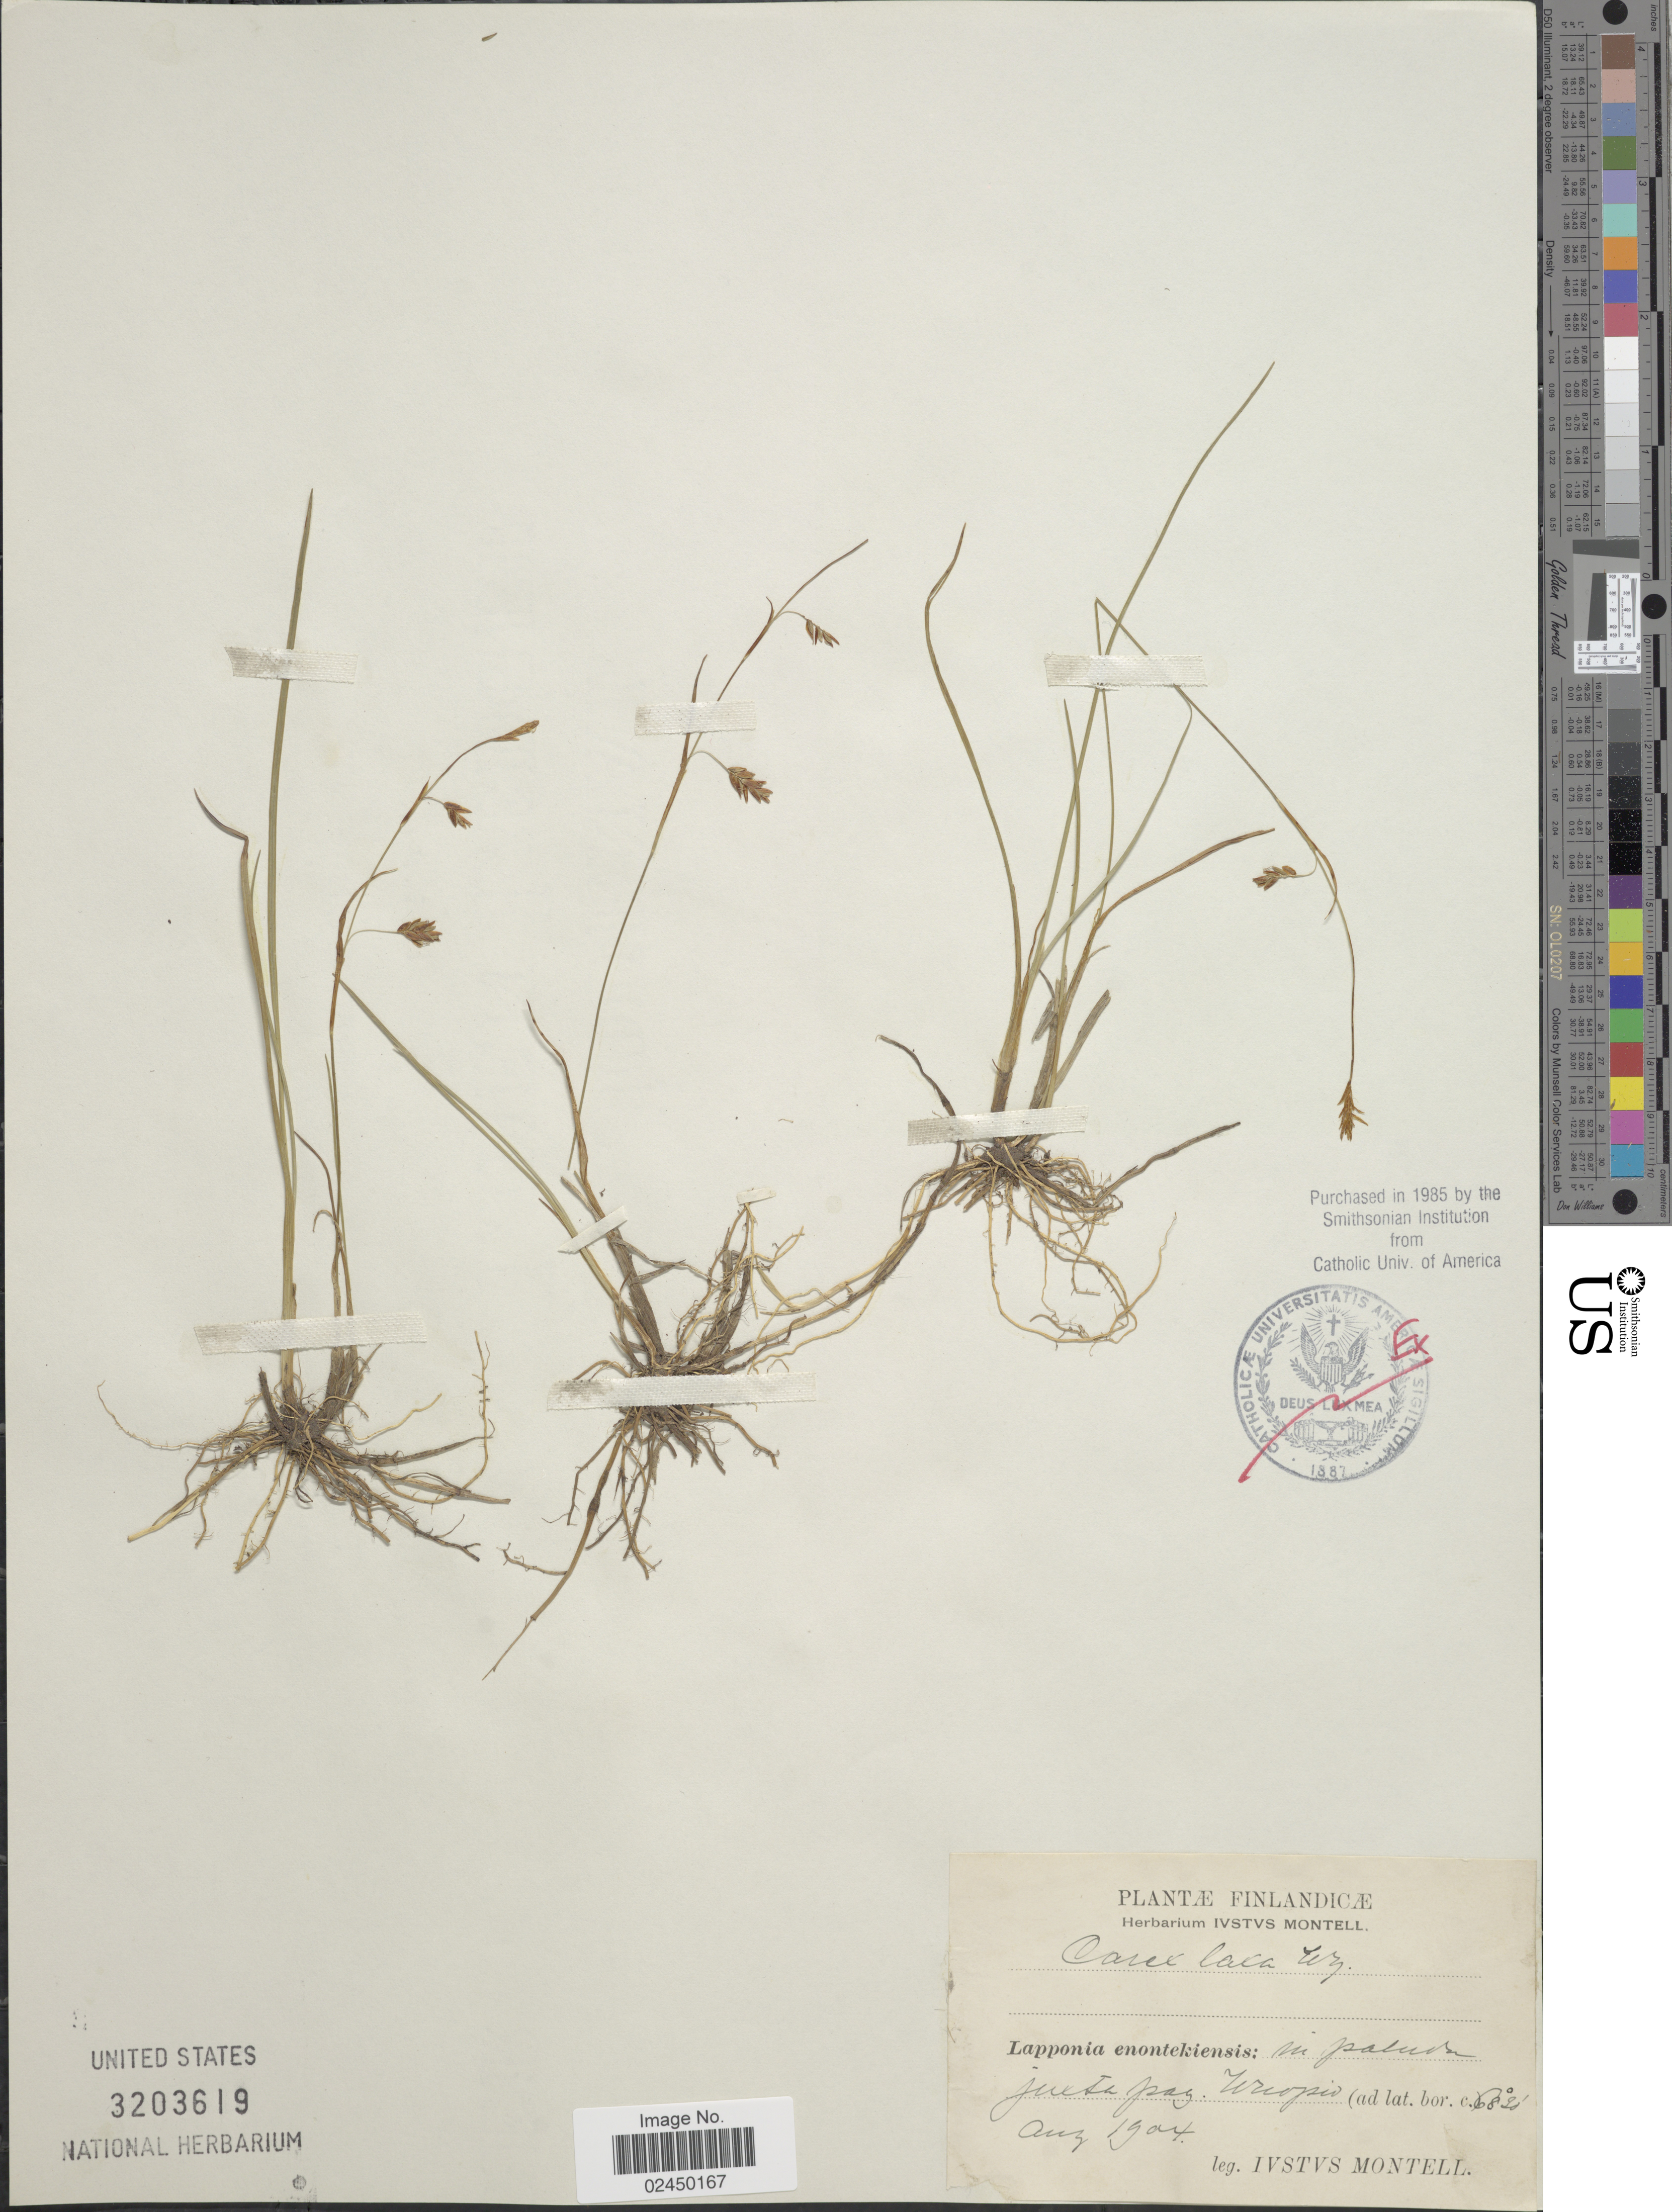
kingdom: Plantae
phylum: Tracheophyta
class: Liliopsida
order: Poales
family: Cyperaceae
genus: Carex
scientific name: Carex laxa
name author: Wahlenb.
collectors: I. Montell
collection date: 1904-08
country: Finland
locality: Lapponia enontekiensis: in palude juxta pag Urcopio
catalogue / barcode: US 3203619